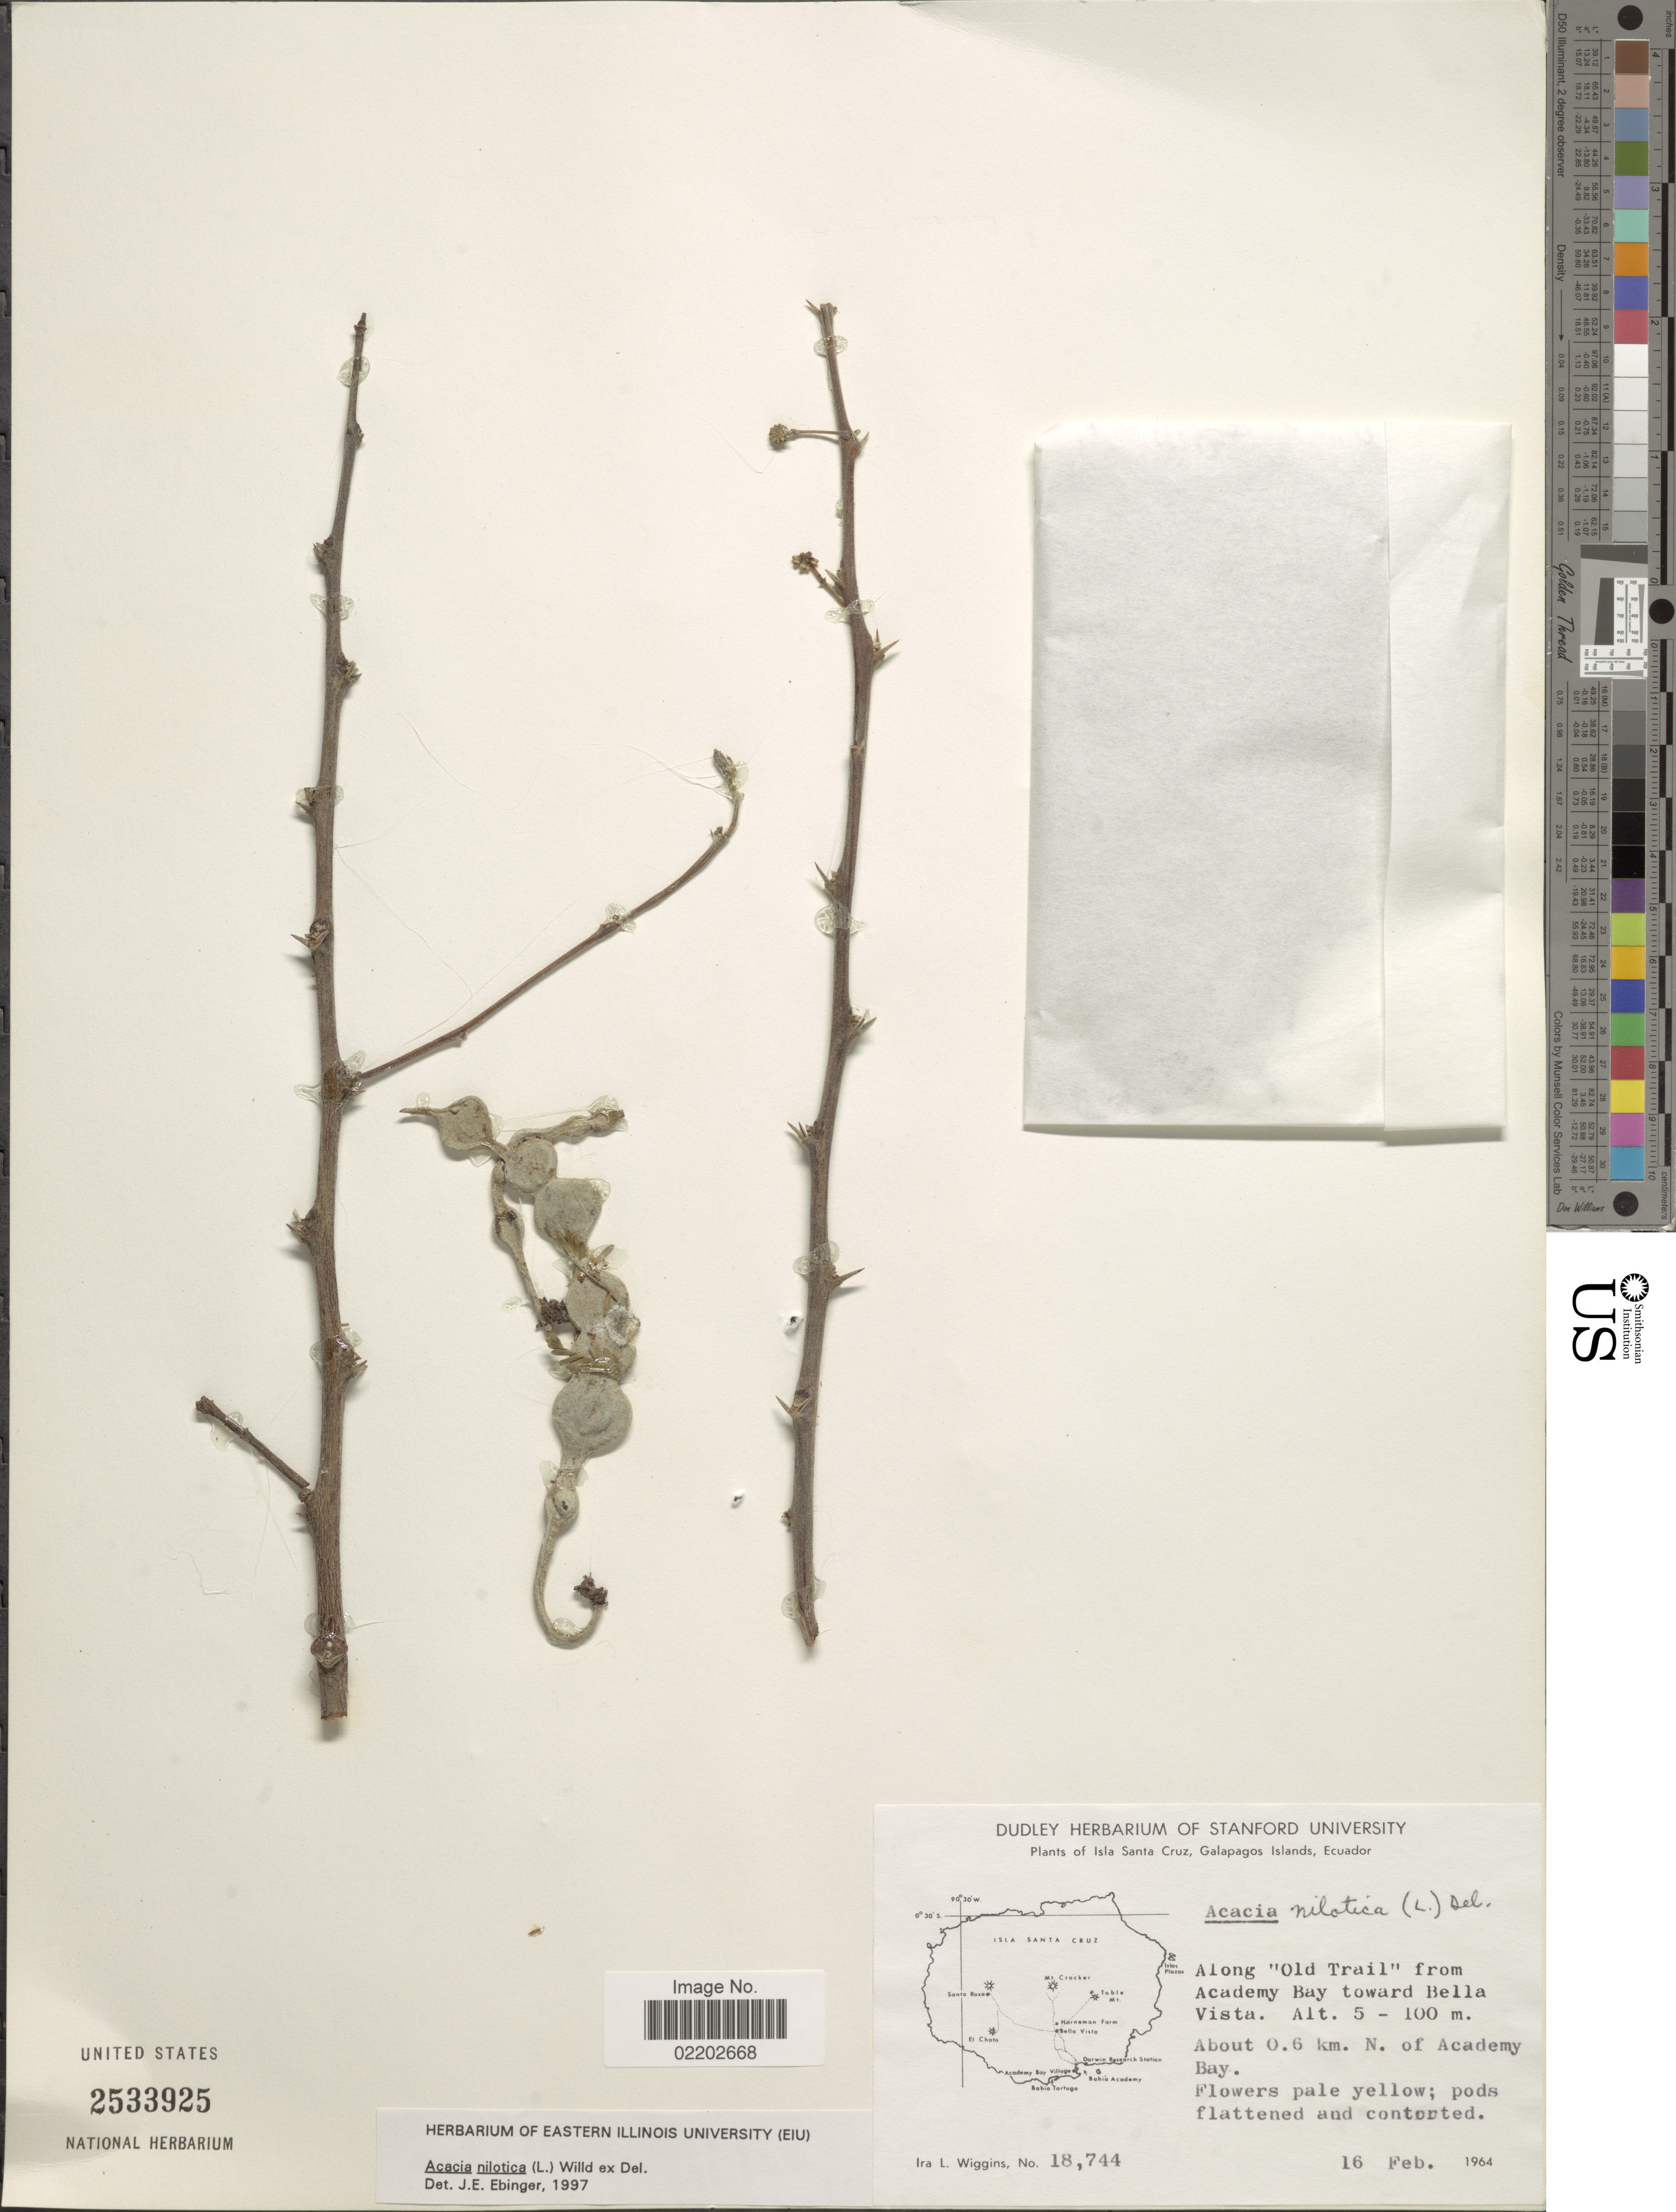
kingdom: Plantae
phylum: Tracheophyta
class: Magnoliopsida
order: Fabales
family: Fabaceae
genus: Vachellia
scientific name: Vachellia nilotica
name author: (L.) P.J.H. Hurter & Mabb.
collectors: I. L. Wiggins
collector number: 18744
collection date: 1964-02-16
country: Ecuador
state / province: Colón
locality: Isla Santa Cruz, Galapagos Islands, Ecuador Along "Old trail" from Academy Bay toward Bella Vista. About 0.6 km N. of Acade,y Bay.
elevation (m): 5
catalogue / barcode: US 2533925